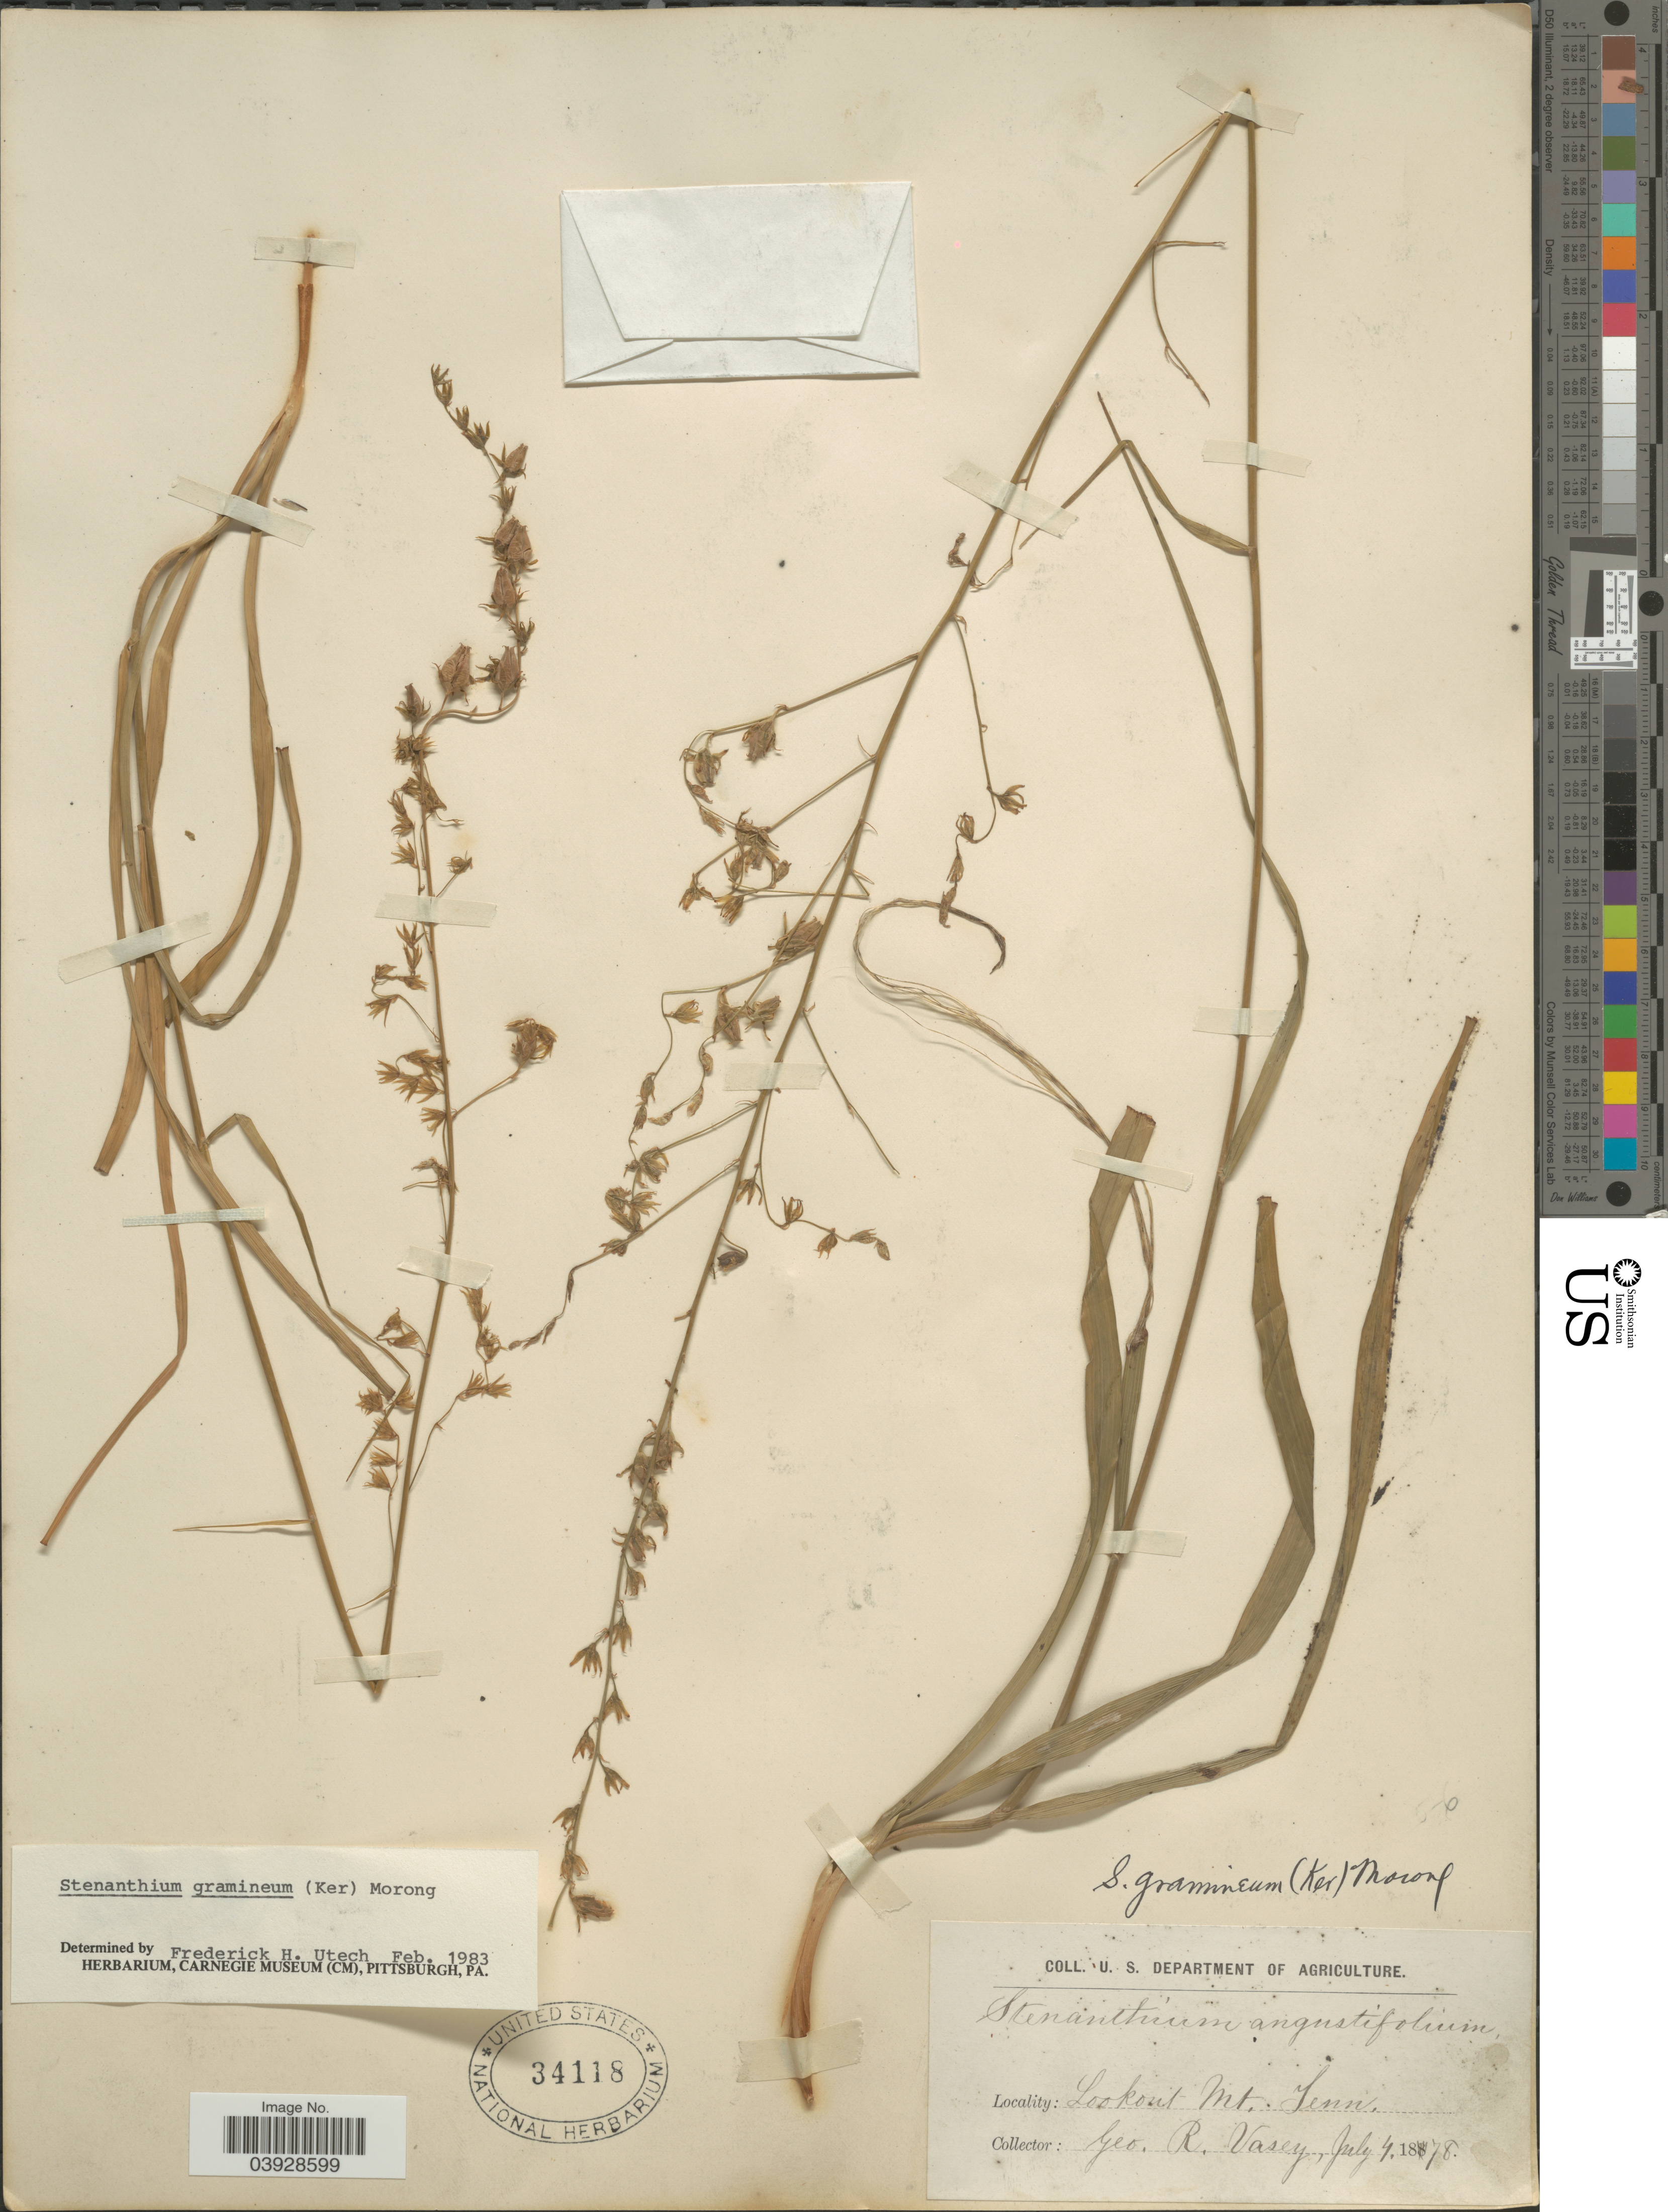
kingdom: Plantae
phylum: Tracheophyta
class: Liliopsida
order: Liliales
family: Melanthiaceae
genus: Stenanthium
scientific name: Stenanthium gramineum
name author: (Ker Gawl.) Morong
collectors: G. R. Vasey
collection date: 1878-07-04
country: United States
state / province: Tennessee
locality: Lookout Mt.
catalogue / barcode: US 34118